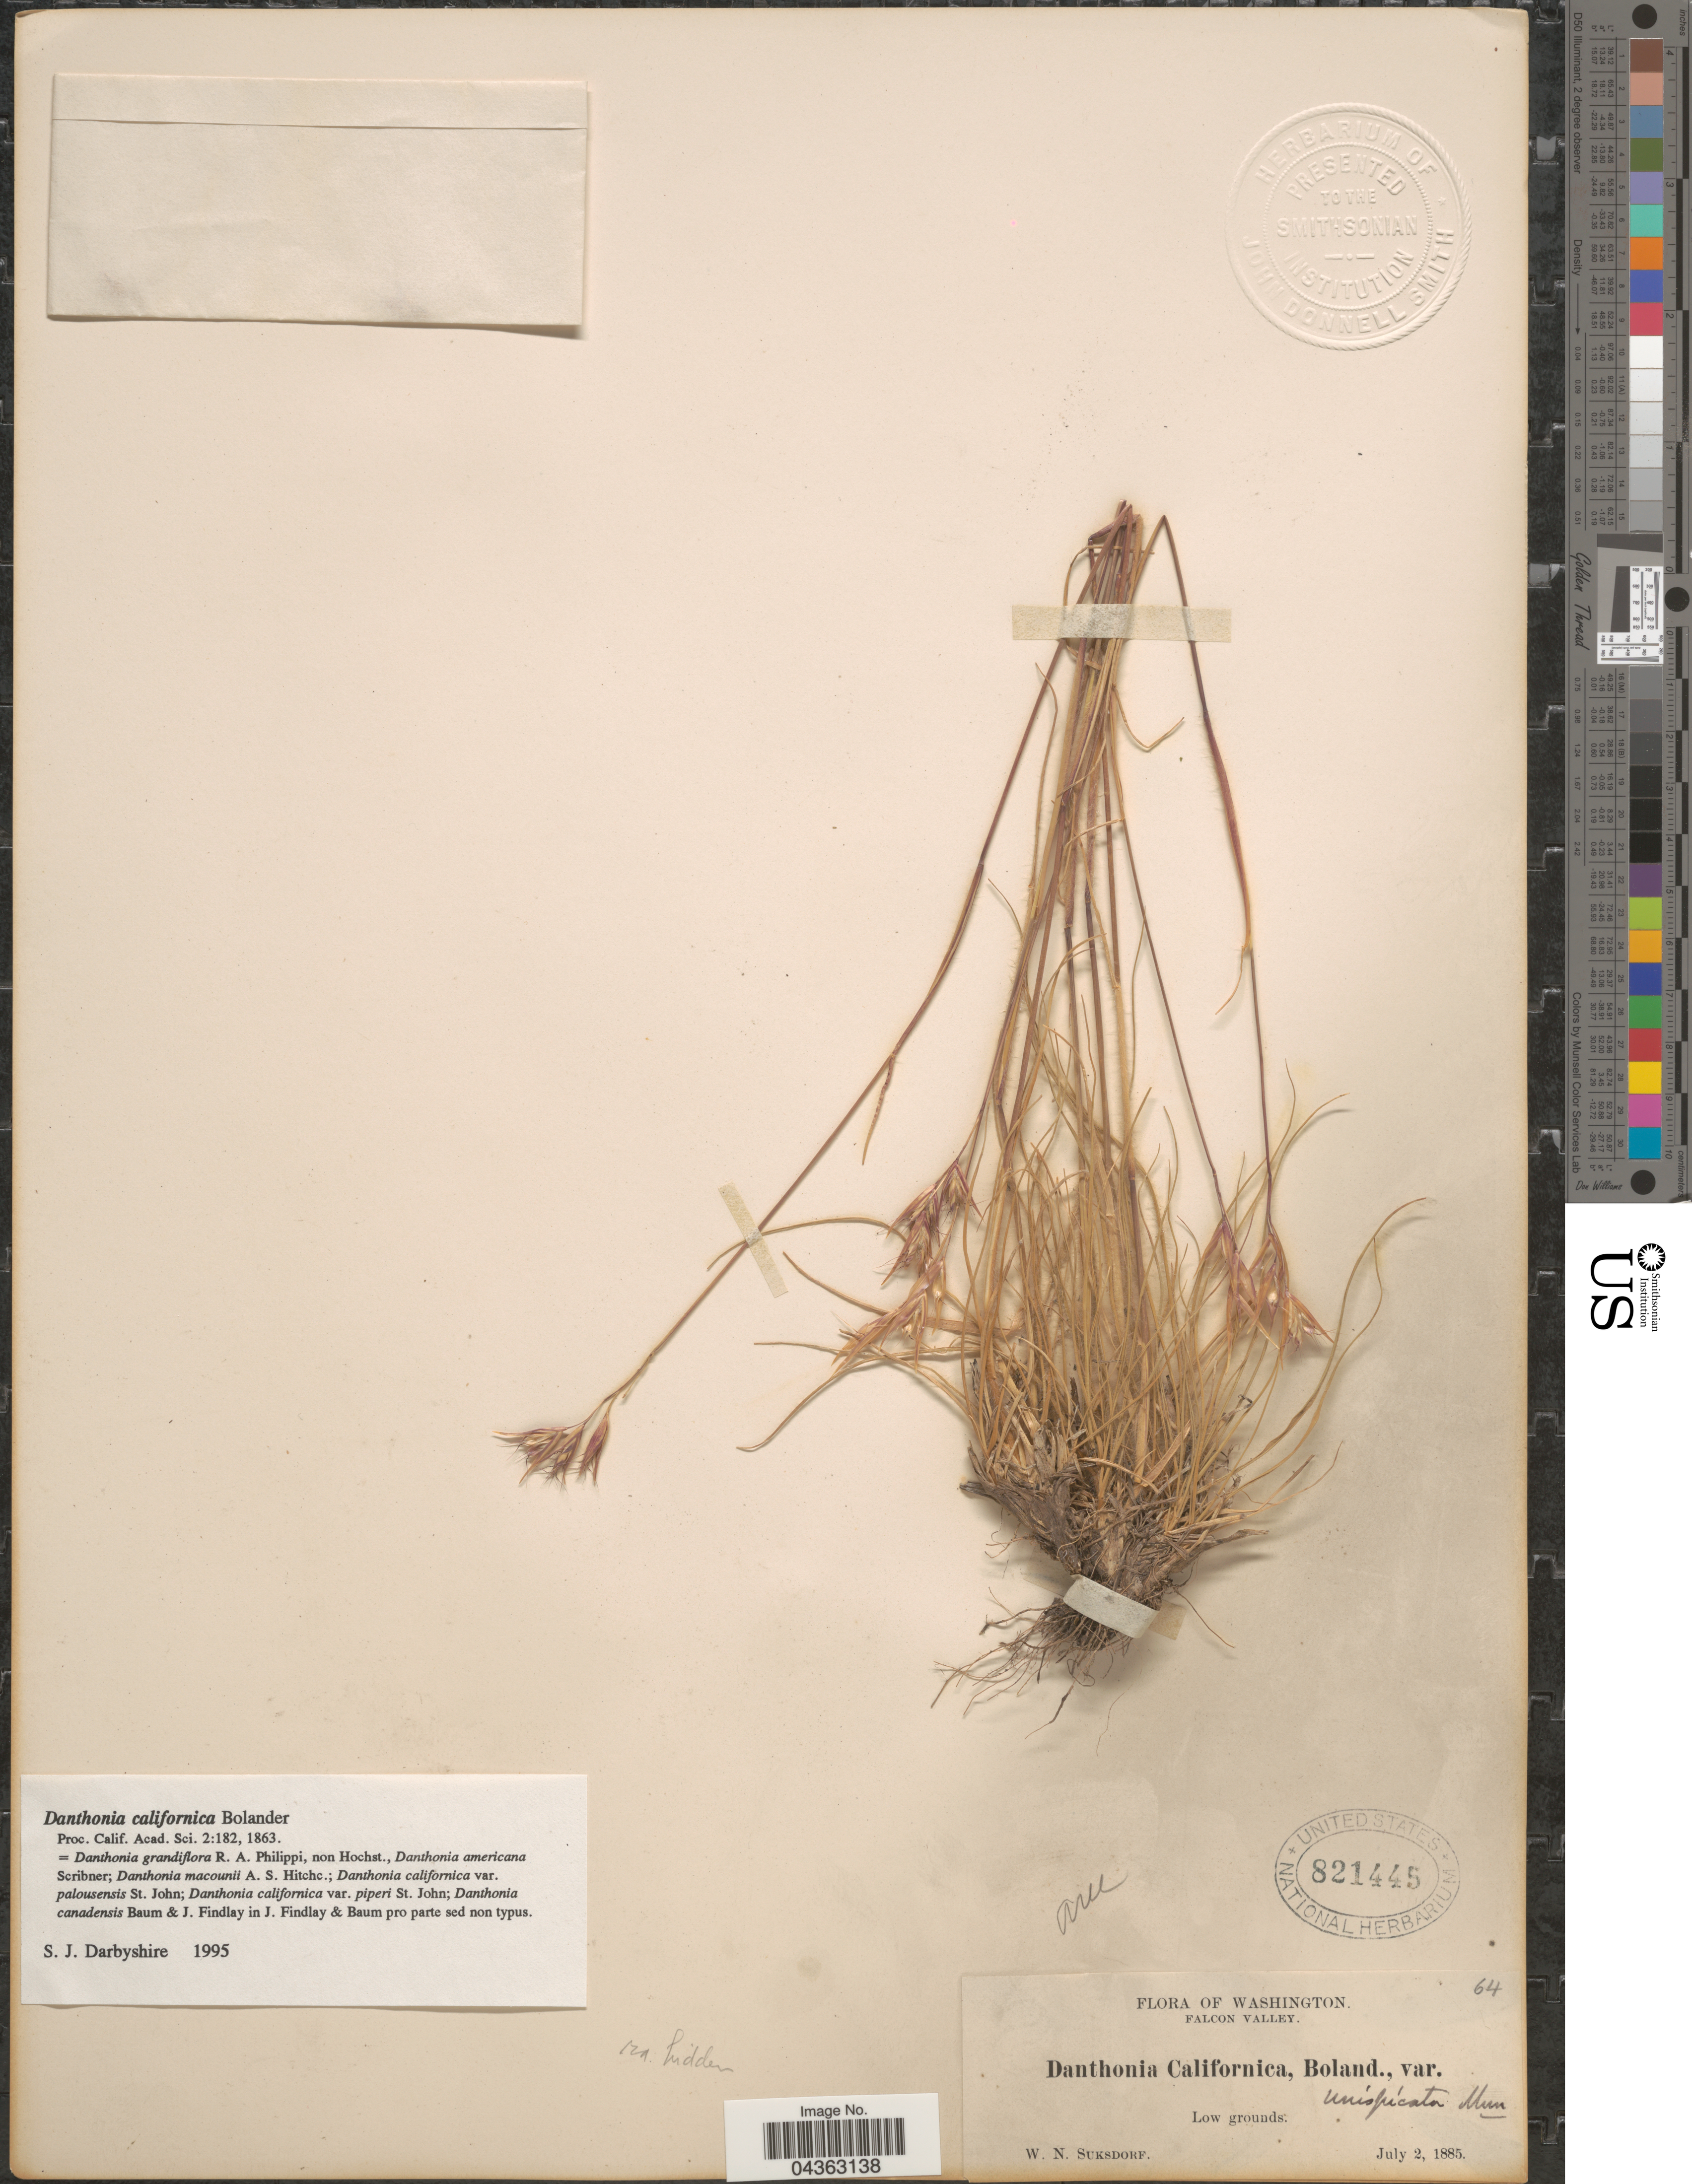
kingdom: Plantae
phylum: Tracheophyta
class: Liliopsida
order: Poales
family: Poaceae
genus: Danthonia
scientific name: Danthonia californica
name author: Bol.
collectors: W. N. Suksdorf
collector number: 64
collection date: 1885-07-02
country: United States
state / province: Washington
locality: Falcon Valley. Low grounds.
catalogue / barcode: US 821445